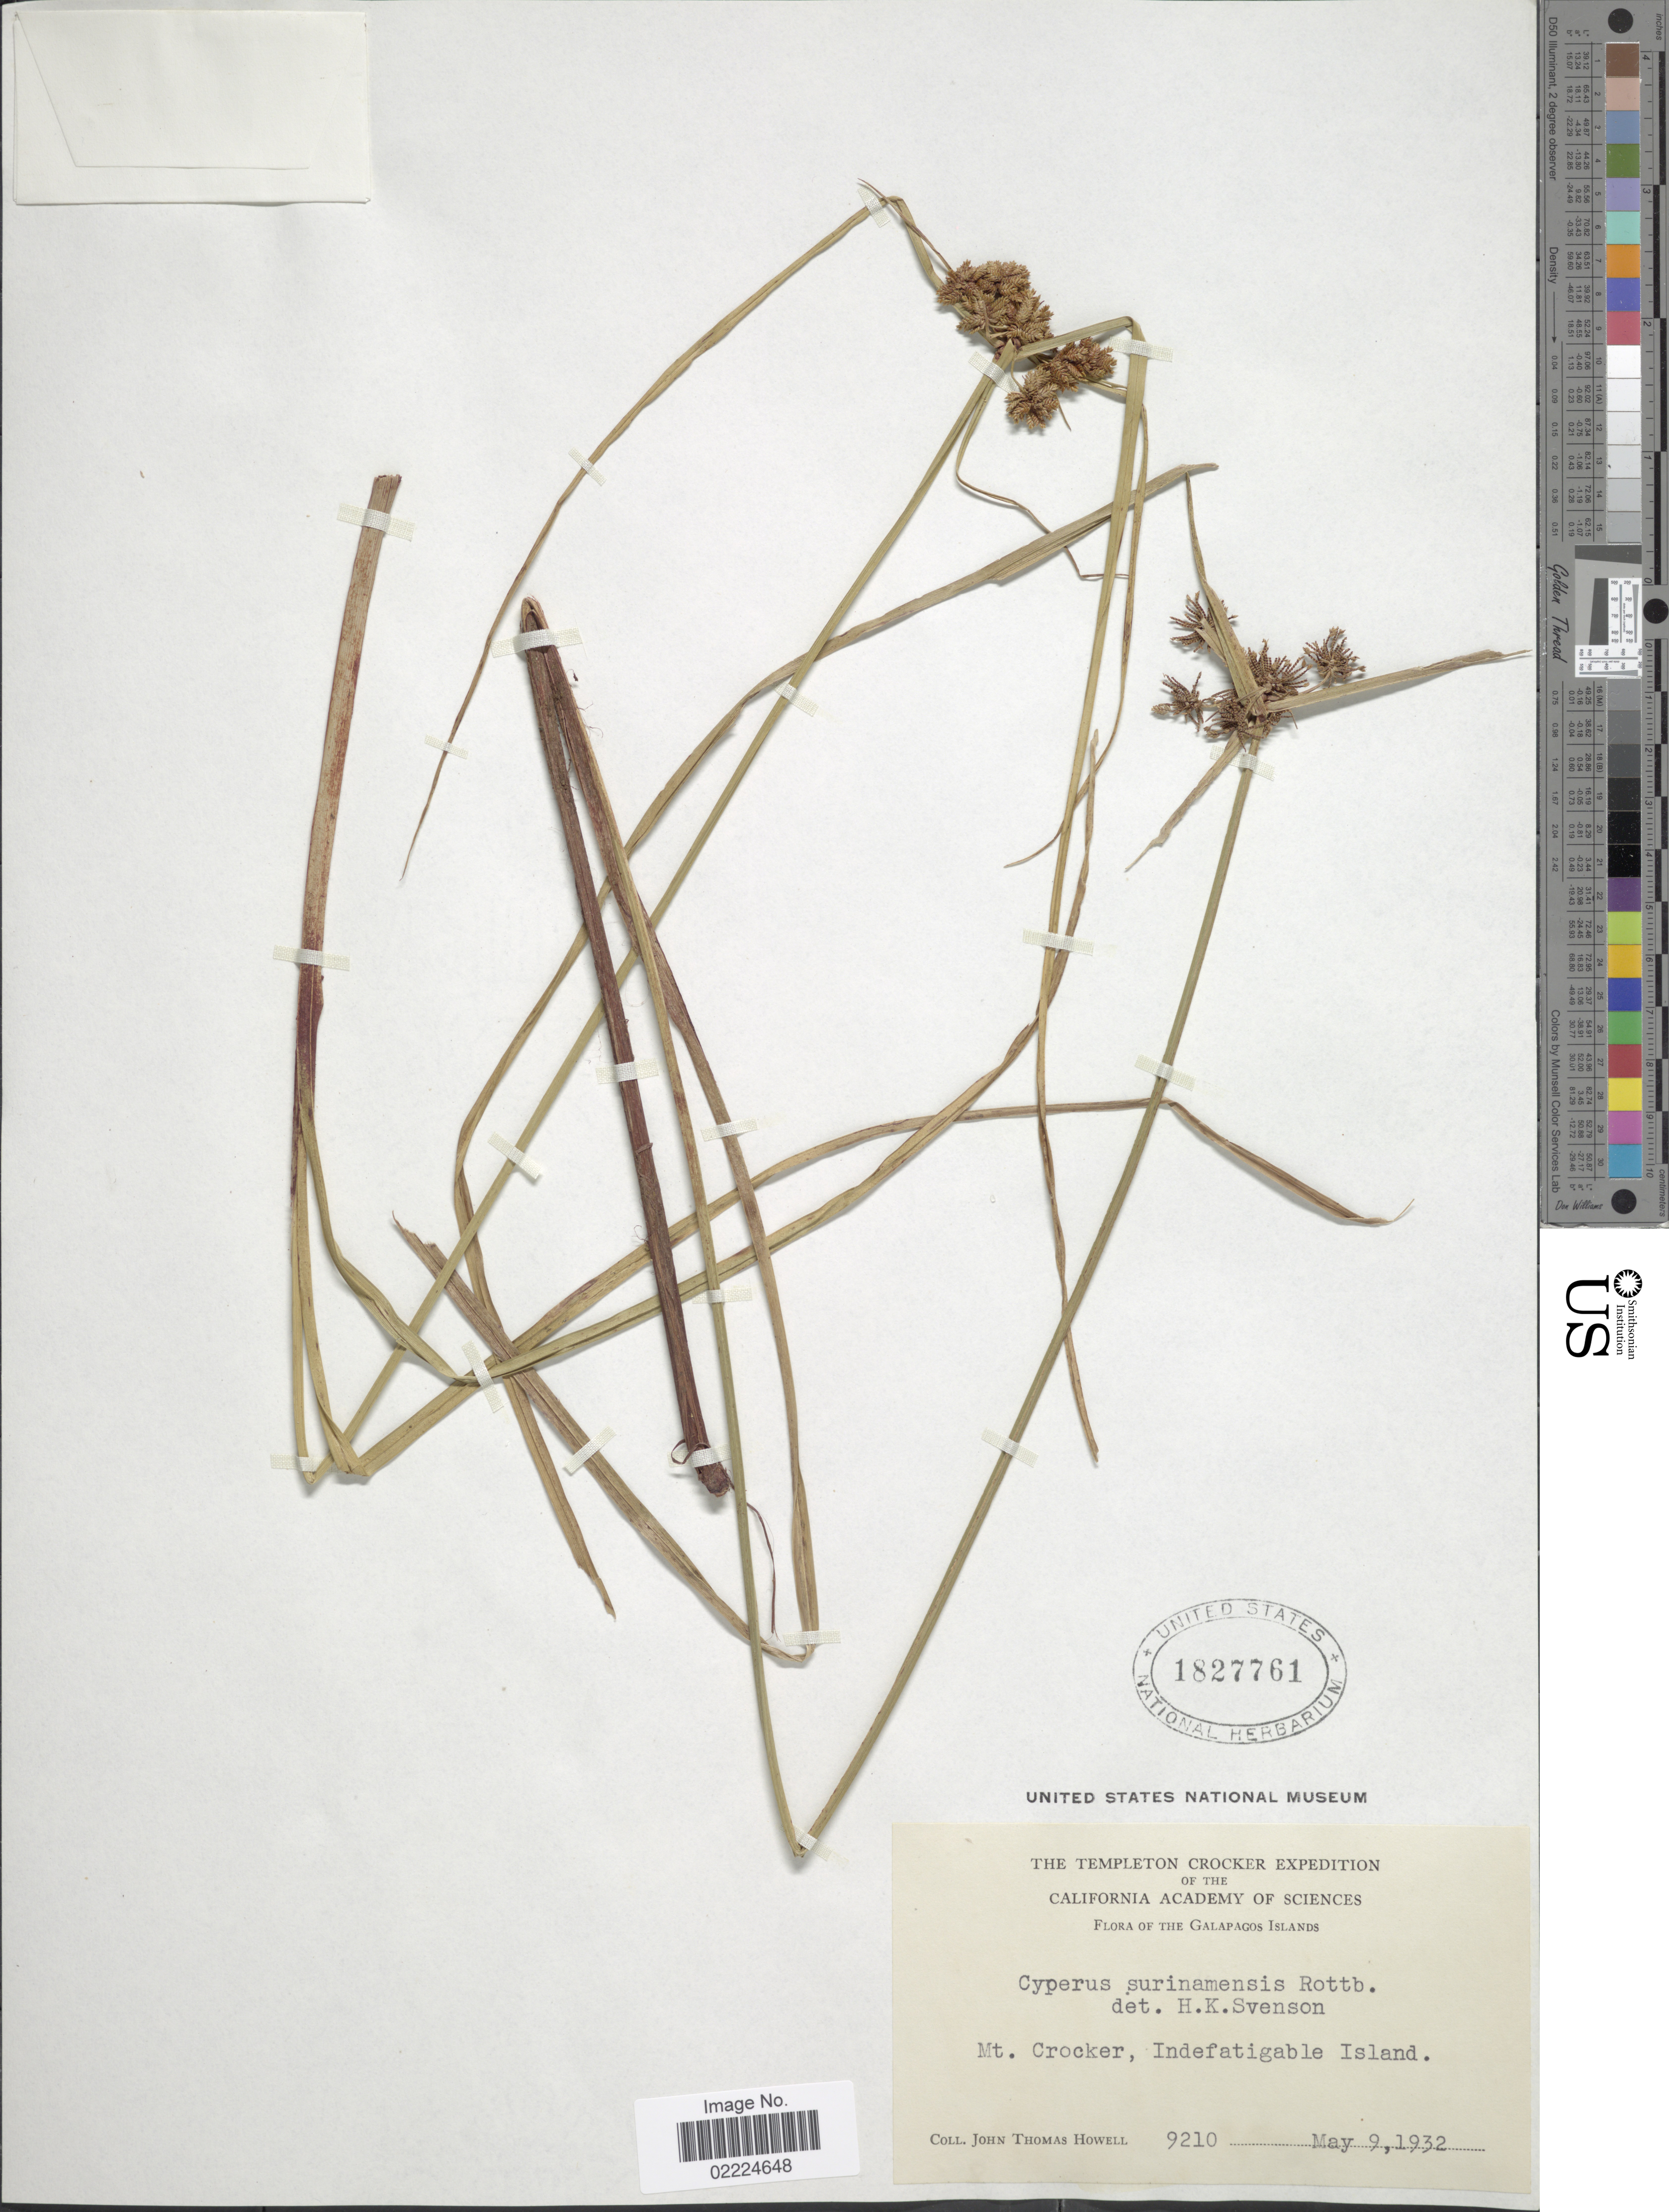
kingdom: Plantae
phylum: Tracheophyta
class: Liliopsida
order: Poales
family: Cyperaceae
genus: Cyperus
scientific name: Cyperus surinamensis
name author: Rottb.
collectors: J. T. Howell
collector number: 9210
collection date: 1932-05-09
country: Ecuador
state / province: Colón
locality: Galapagos Islands. Mt. Crocker, Indefatigable Island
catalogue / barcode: US 1827761